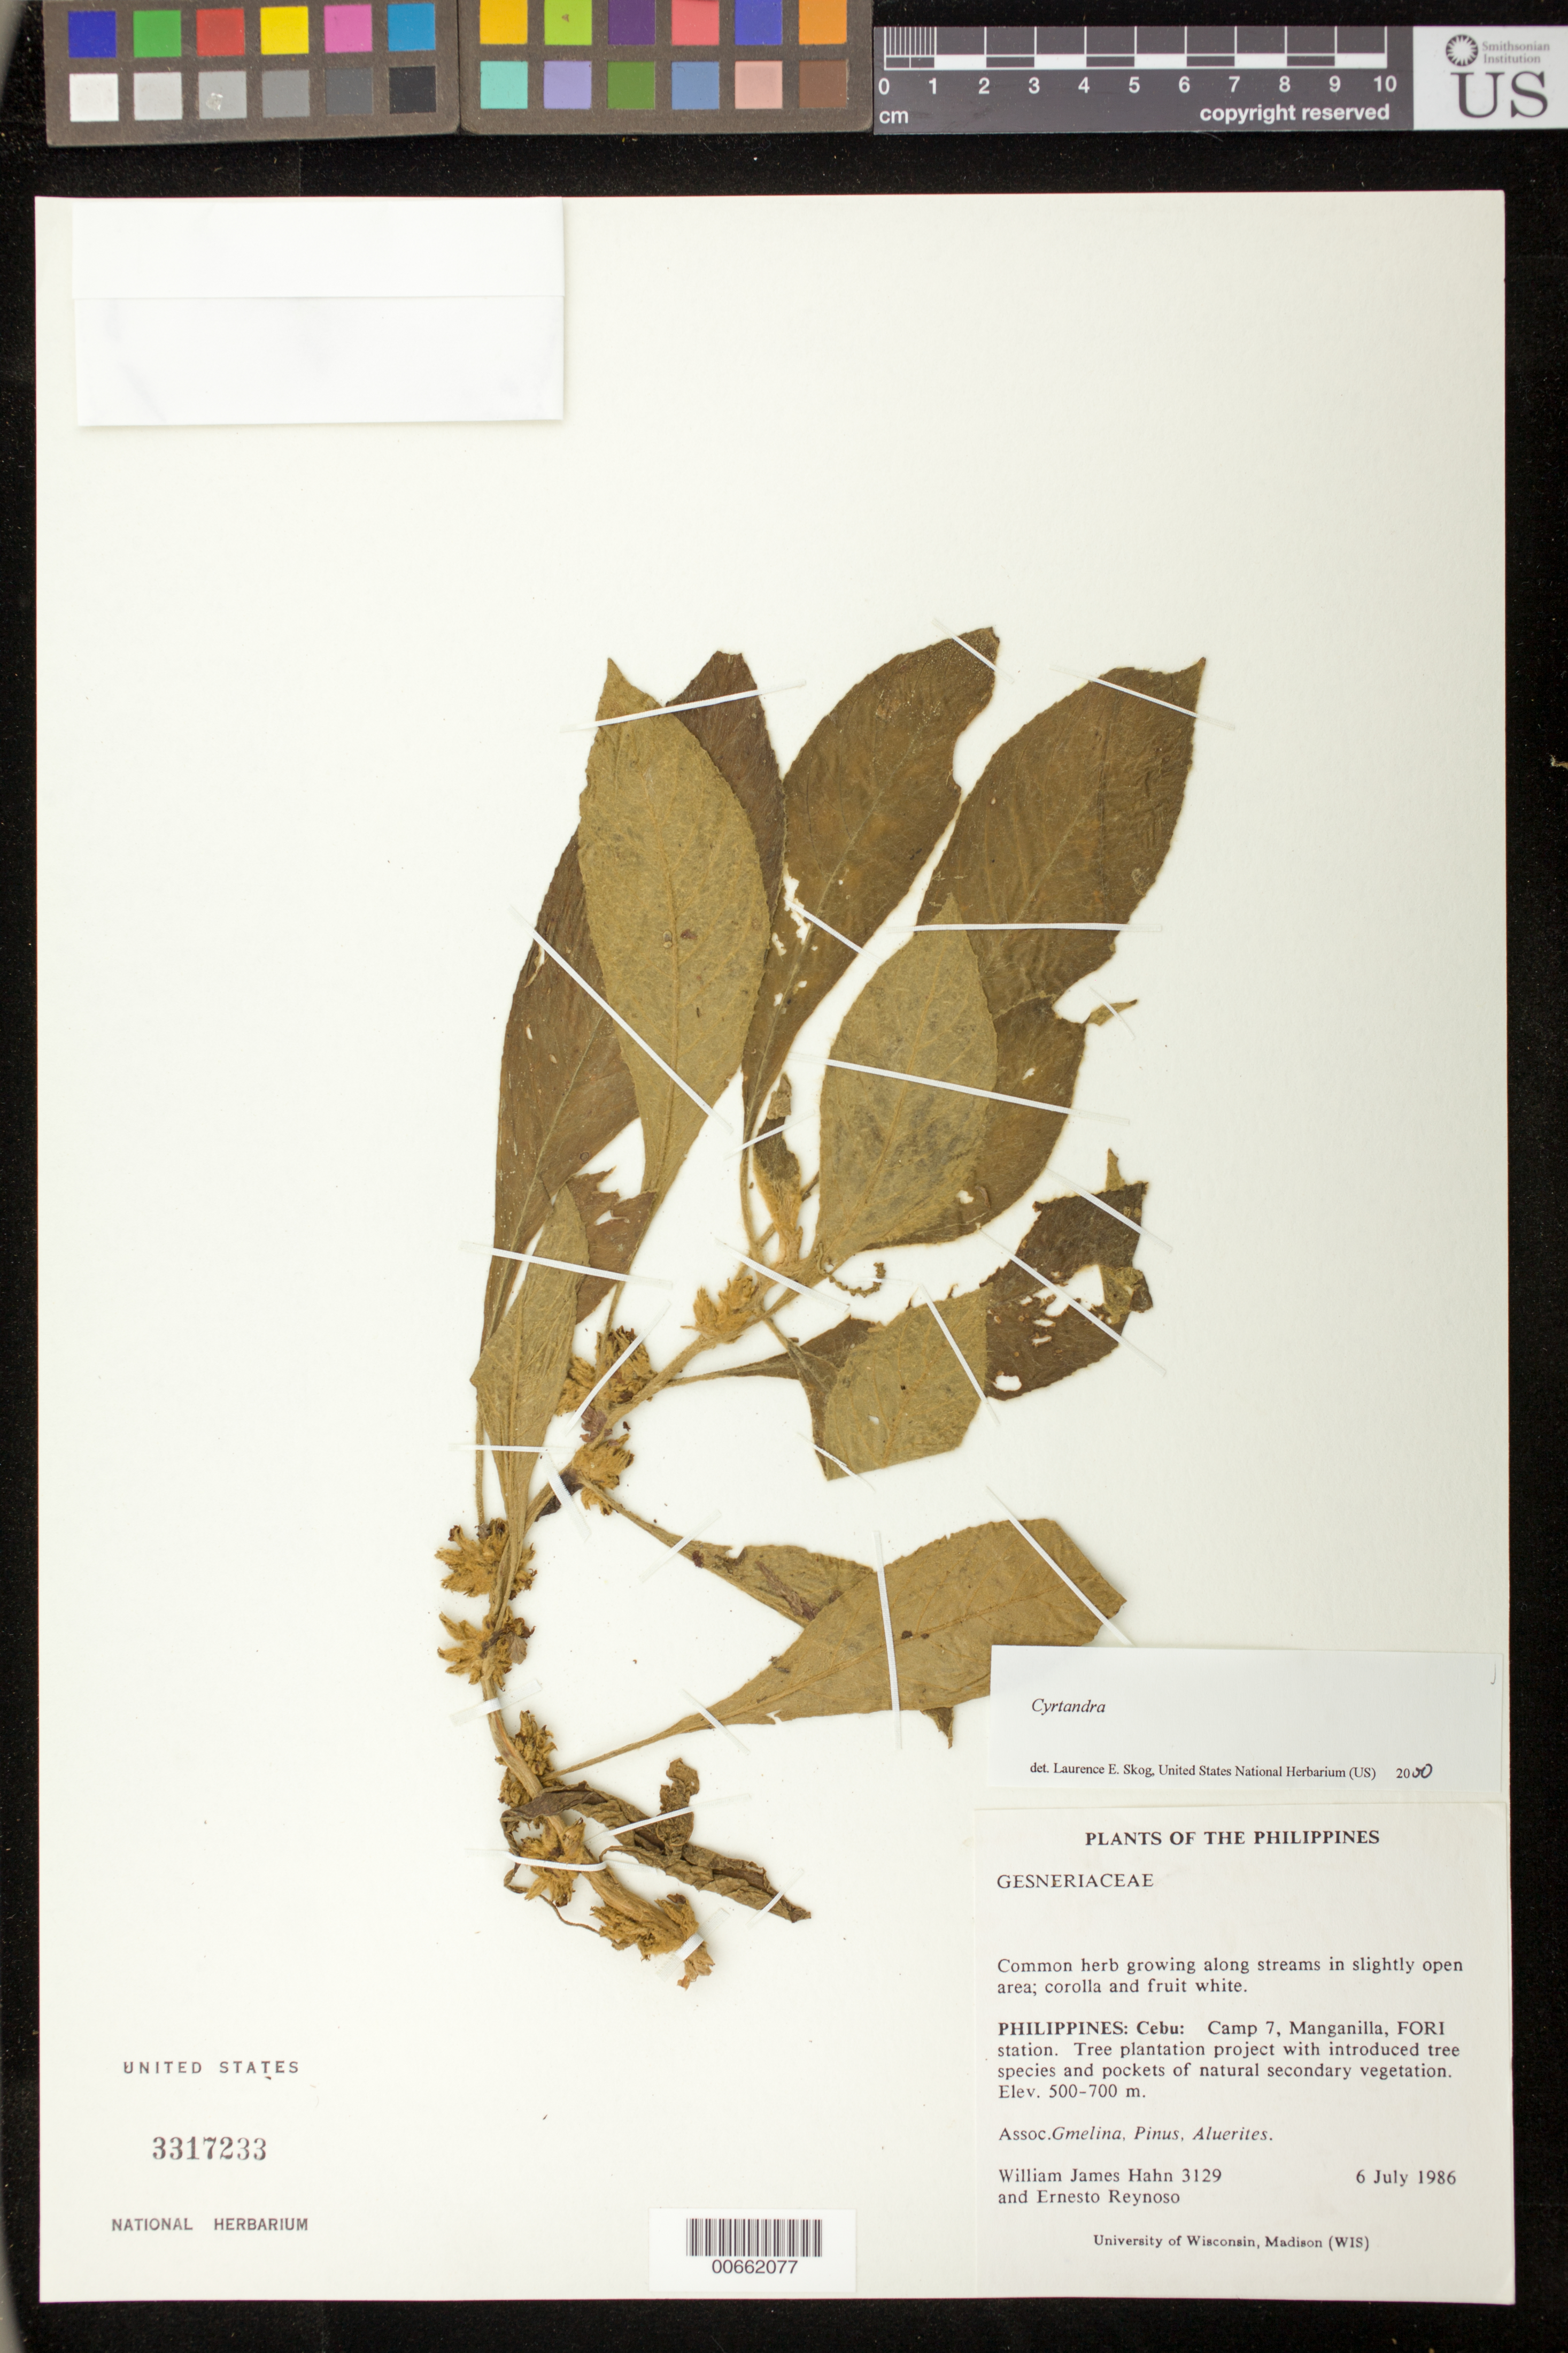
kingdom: Plantae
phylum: Tracheophyta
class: Magnoliopsida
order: Lamiales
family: Gesneriaceae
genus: Cyrtandra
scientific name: Cyrtandra sp.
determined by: Skog, Laurence E.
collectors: W. J. Hahn & E. Reynoso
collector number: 3129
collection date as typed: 06 Jul 1986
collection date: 1986-07-06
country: Philippines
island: Cebu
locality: Camp 7, Manganilla, FORI station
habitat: Tree plantation project with introduced tree species and pockets of natural secondary vegetation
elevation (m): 500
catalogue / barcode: US 3317233